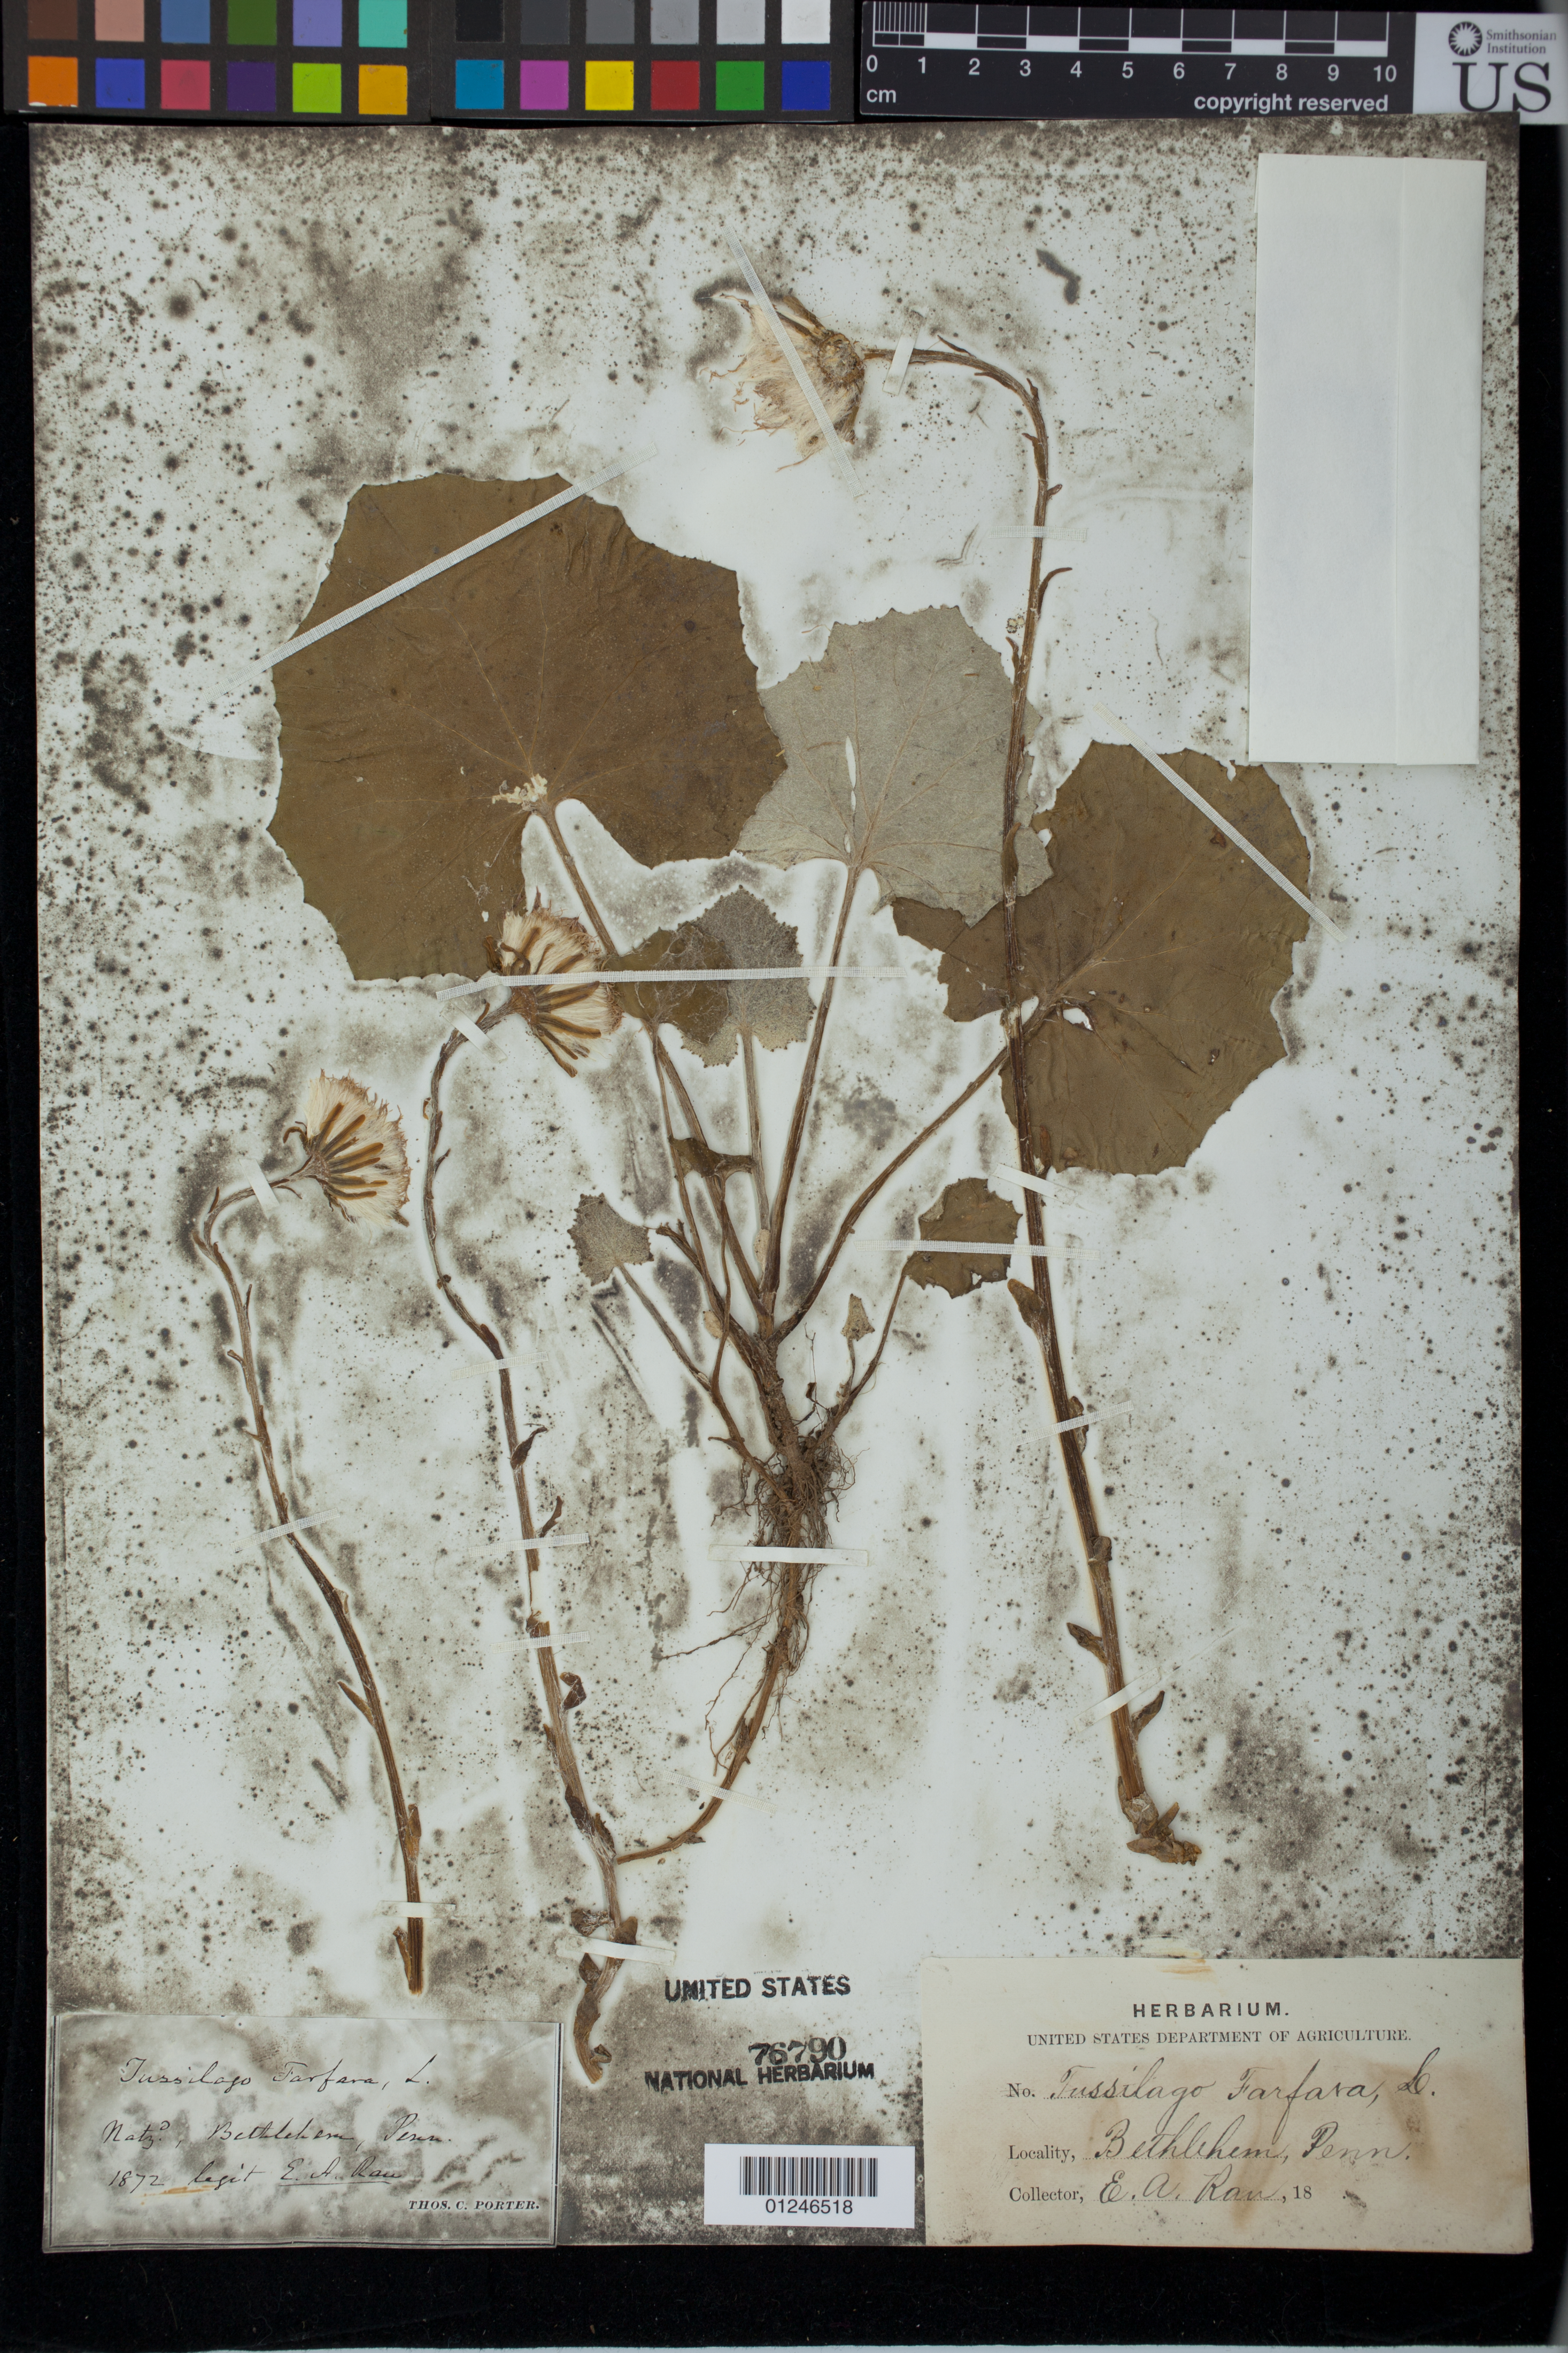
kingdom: Plantae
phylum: Tracheophyta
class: Magnoliopsida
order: Asterales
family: Asteraceae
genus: Tussilago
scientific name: Tussilago farfara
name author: L.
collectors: E. Rau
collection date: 1872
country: United States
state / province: Pennsylvania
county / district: Lehigh / Northampton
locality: Bethlehem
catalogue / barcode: US 76790